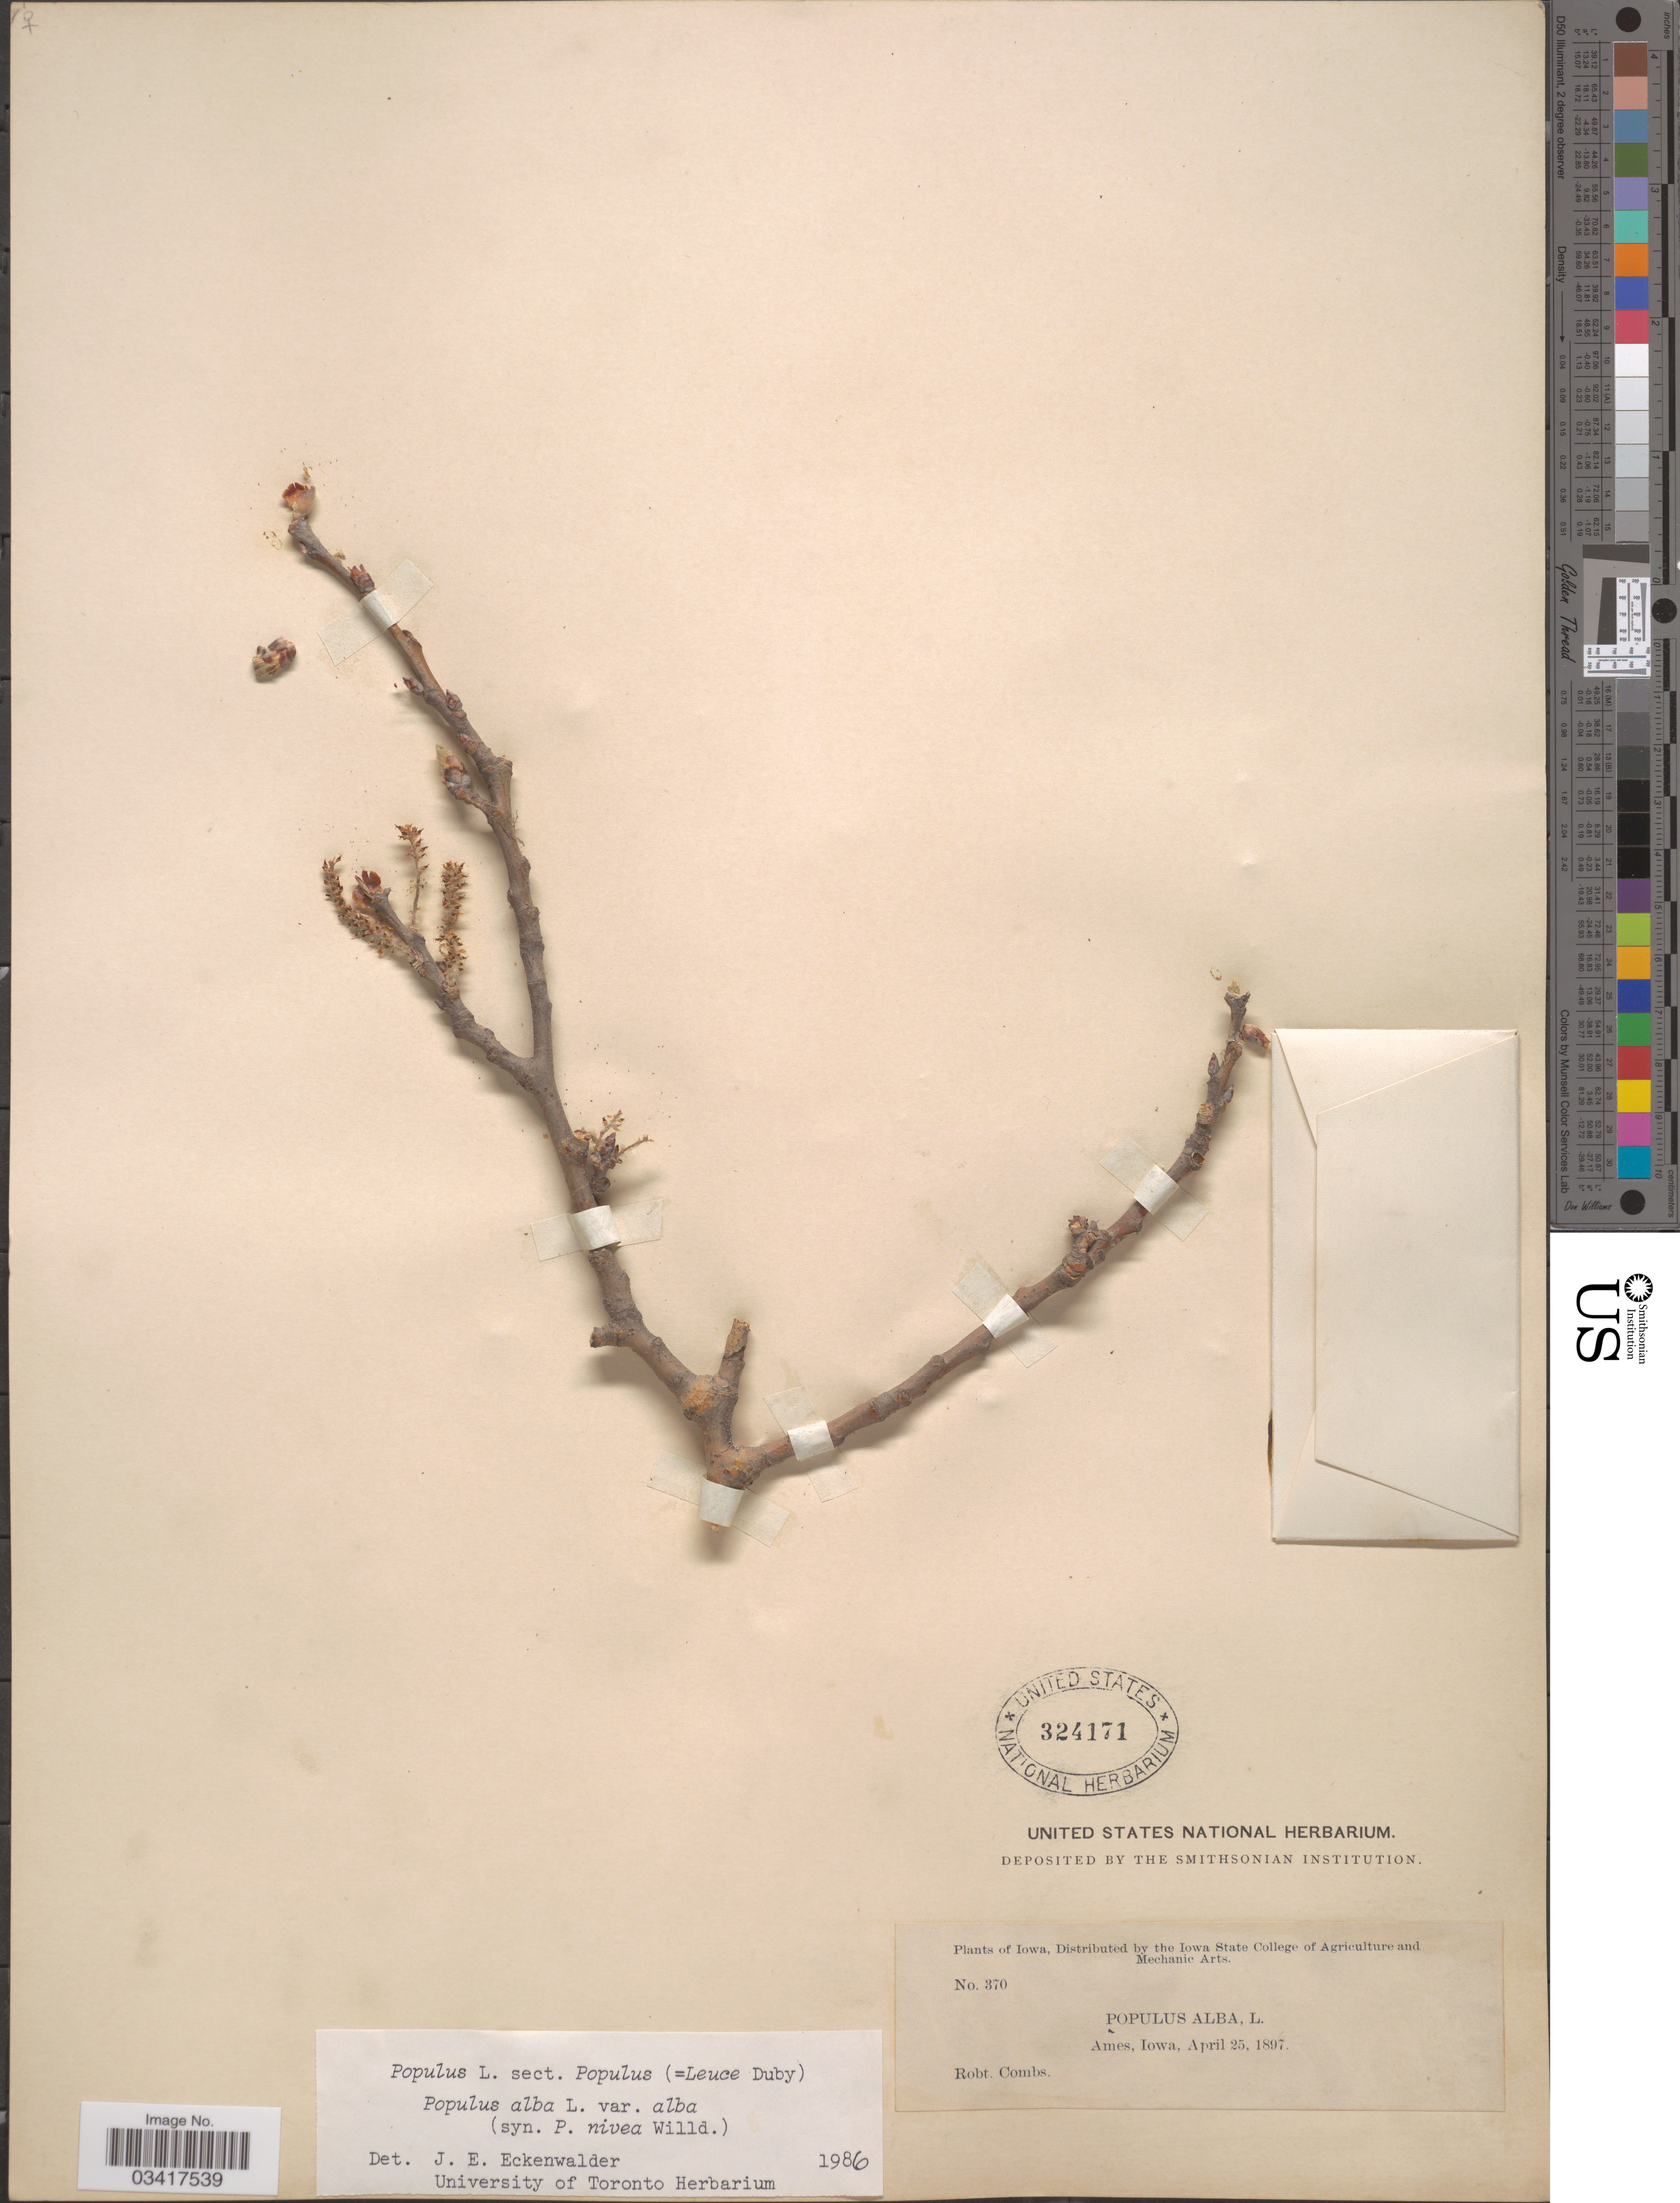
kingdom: Plantae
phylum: Tracheophyta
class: Magnoliopsida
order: Malpighiales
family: Salicaceae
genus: Populus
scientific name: Populus alba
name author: L.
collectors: R. Combs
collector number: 370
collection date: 1897-04-25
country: United States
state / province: Iowa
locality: Ames.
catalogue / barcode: US 324171